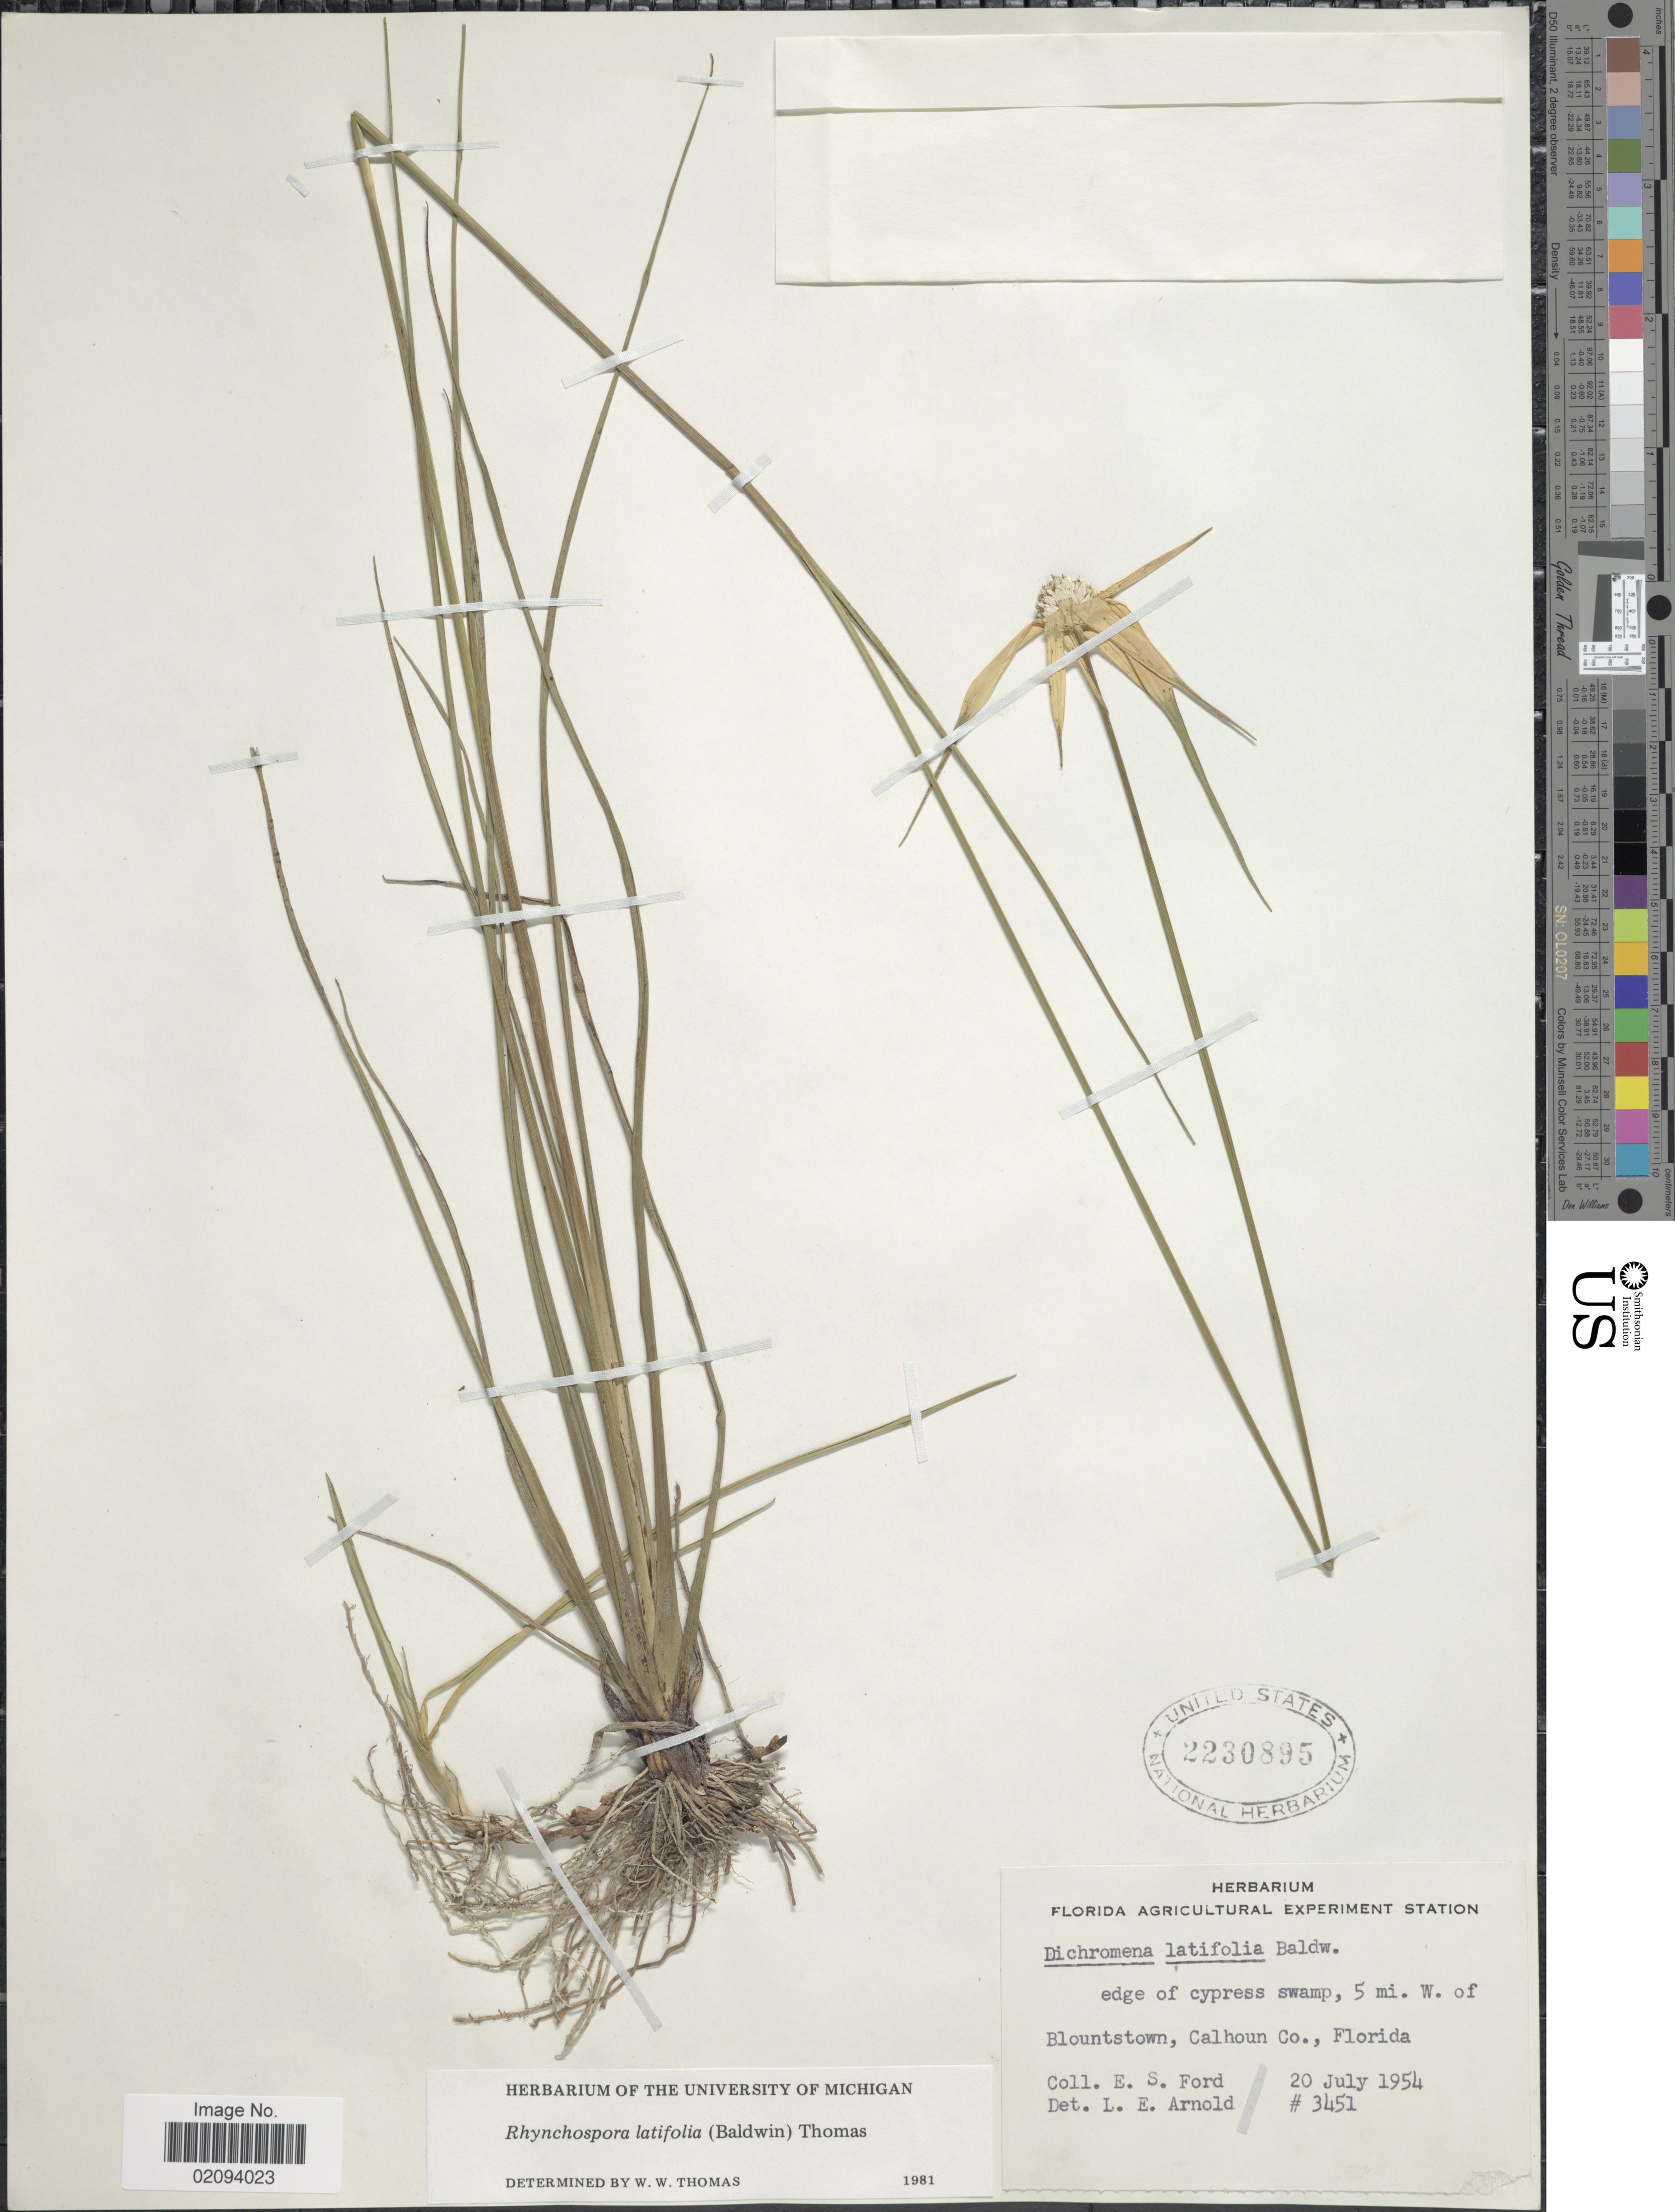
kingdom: Plantae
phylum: Tracheophyta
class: Liliopsida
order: Poales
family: Cyperaceae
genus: Rhynchospora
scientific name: Rhynchospora latifolia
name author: (Baldwin ex Elliott) W.W. Thomas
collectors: E. Ford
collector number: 3451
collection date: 1954-07-20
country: United States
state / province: Florida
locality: Edge of cypress swamp, 5 mi. W. of Blountstown, Calhoun Co.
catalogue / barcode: US 2230895